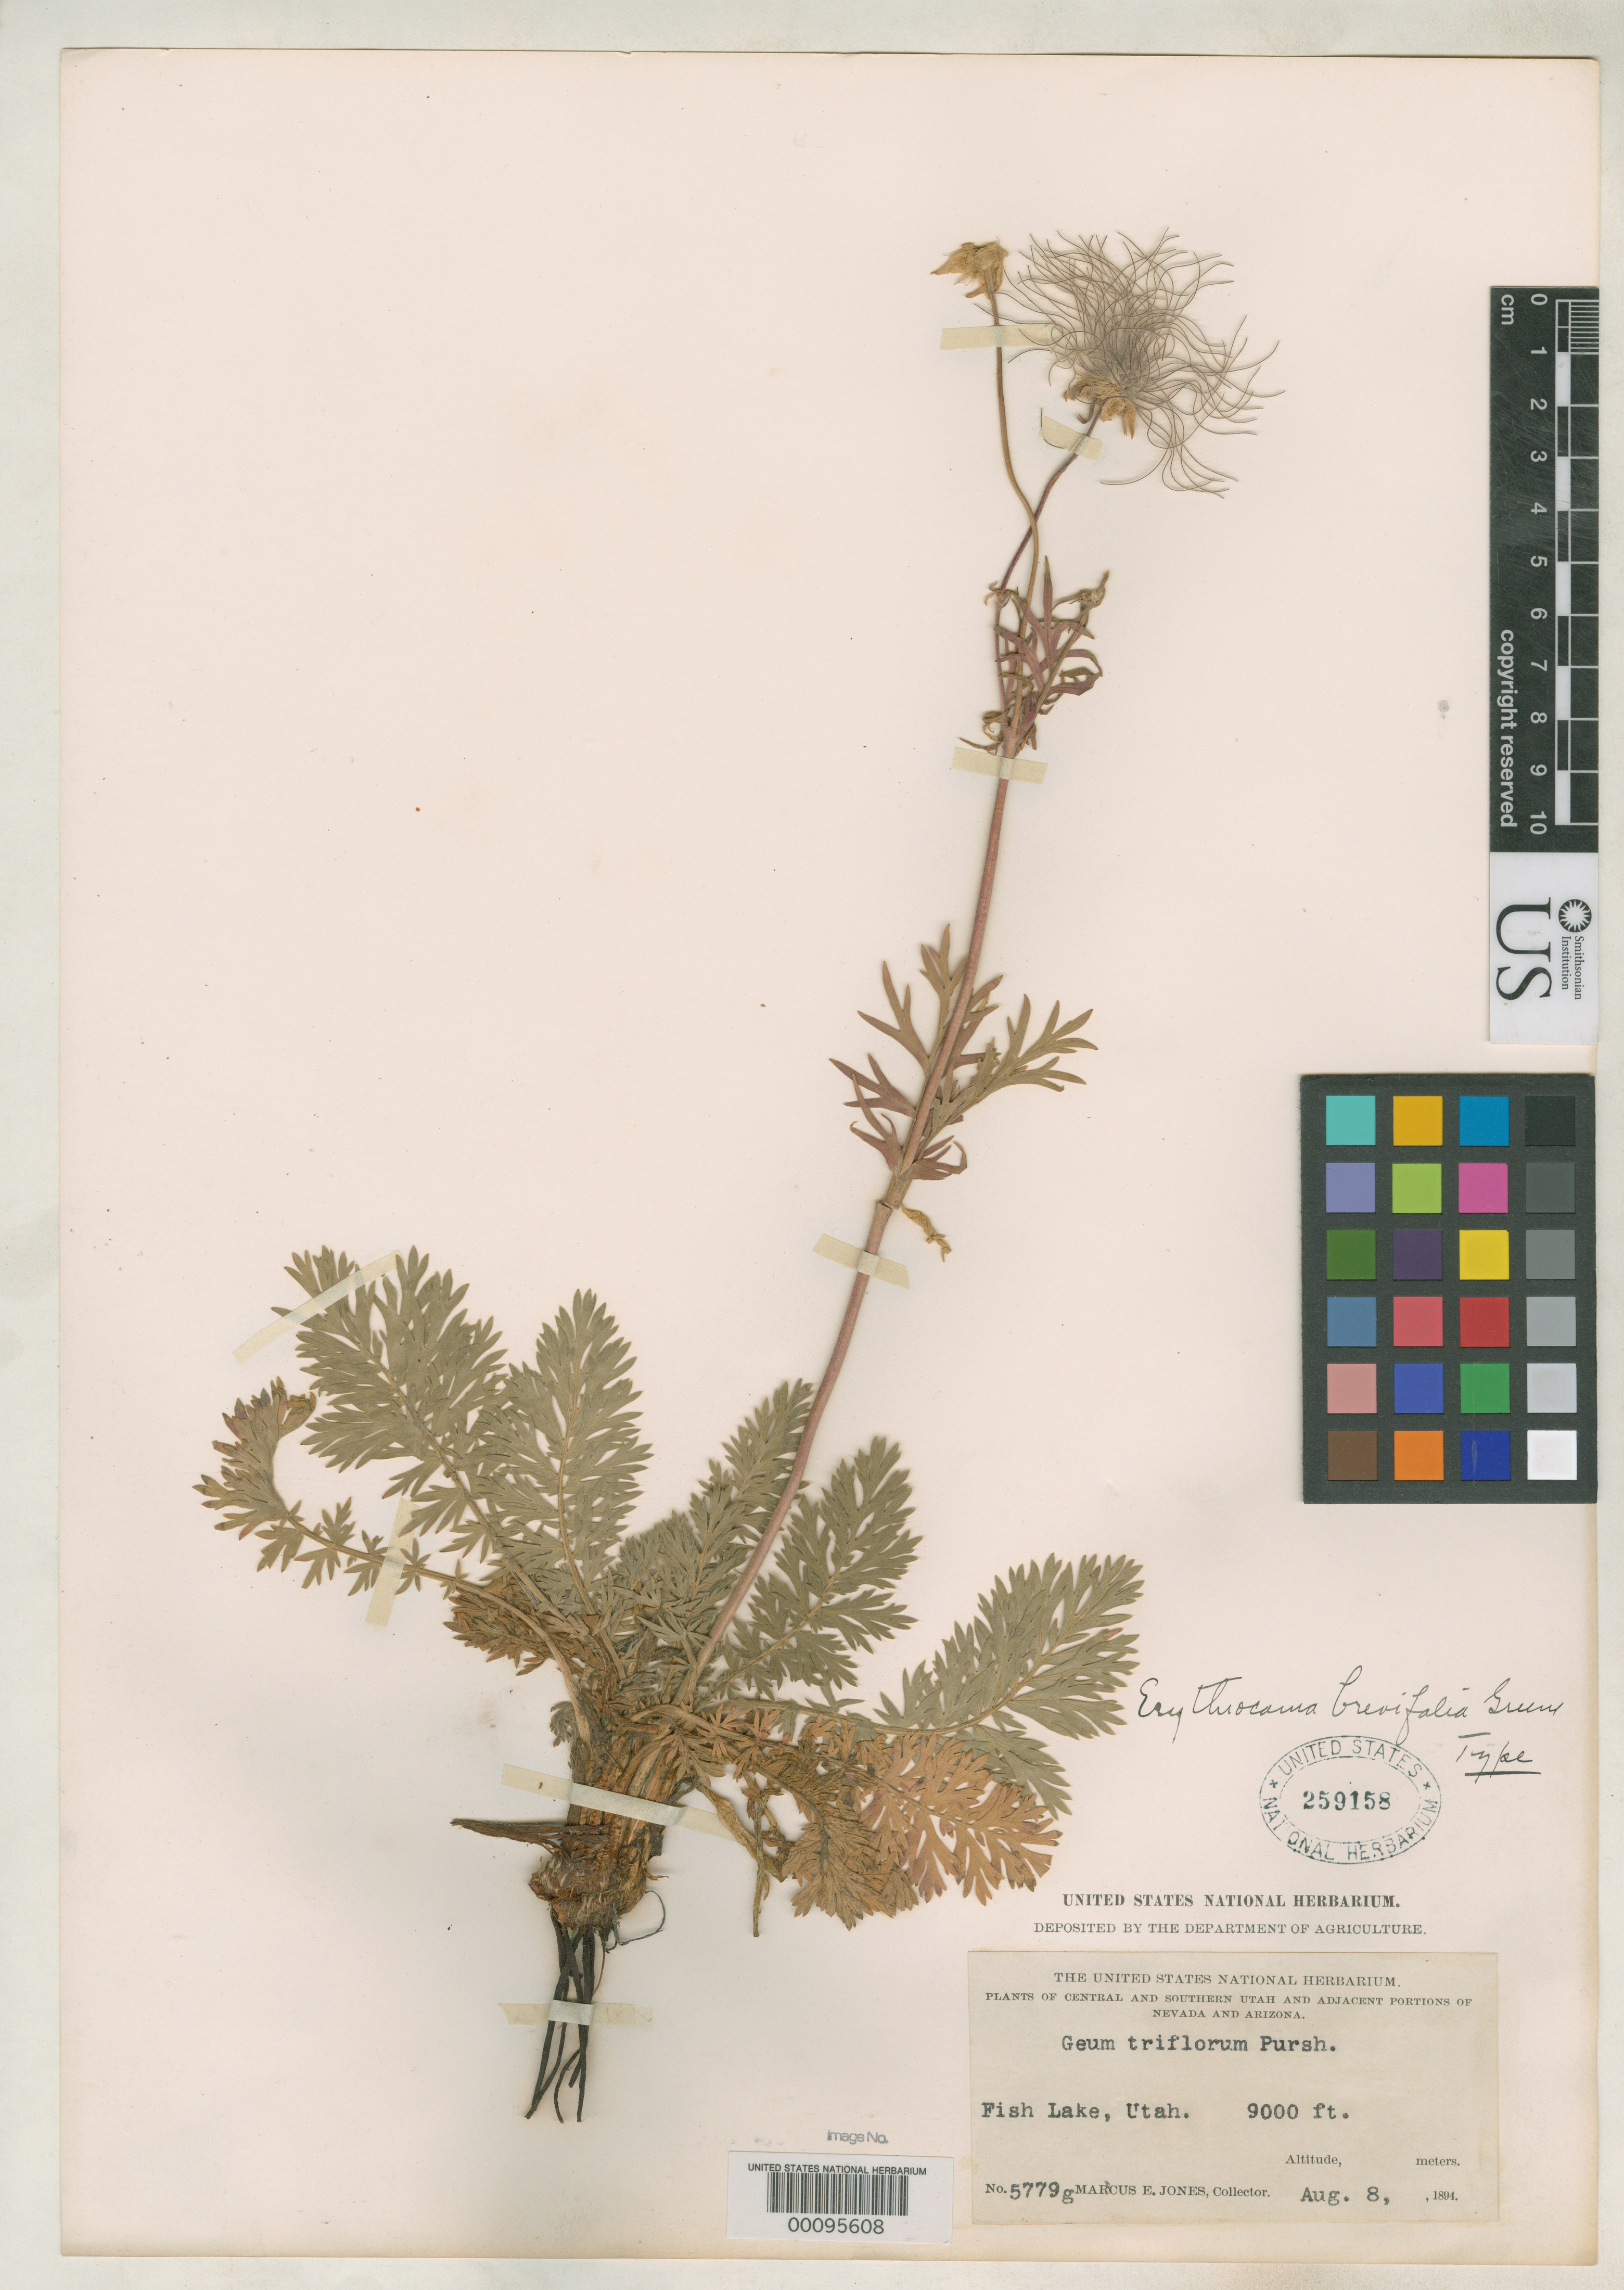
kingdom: Plantae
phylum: Tracheophyta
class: Magnoliopsida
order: Rosales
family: Rosaceae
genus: Erythrocoma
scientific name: Erythrocoma brevifolia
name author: Greene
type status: Syntype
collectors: M. E. Jones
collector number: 57799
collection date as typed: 08 Aug 1894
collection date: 1894-08-08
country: United States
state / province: Utah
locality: Lake Fish.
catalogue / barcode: US 259158